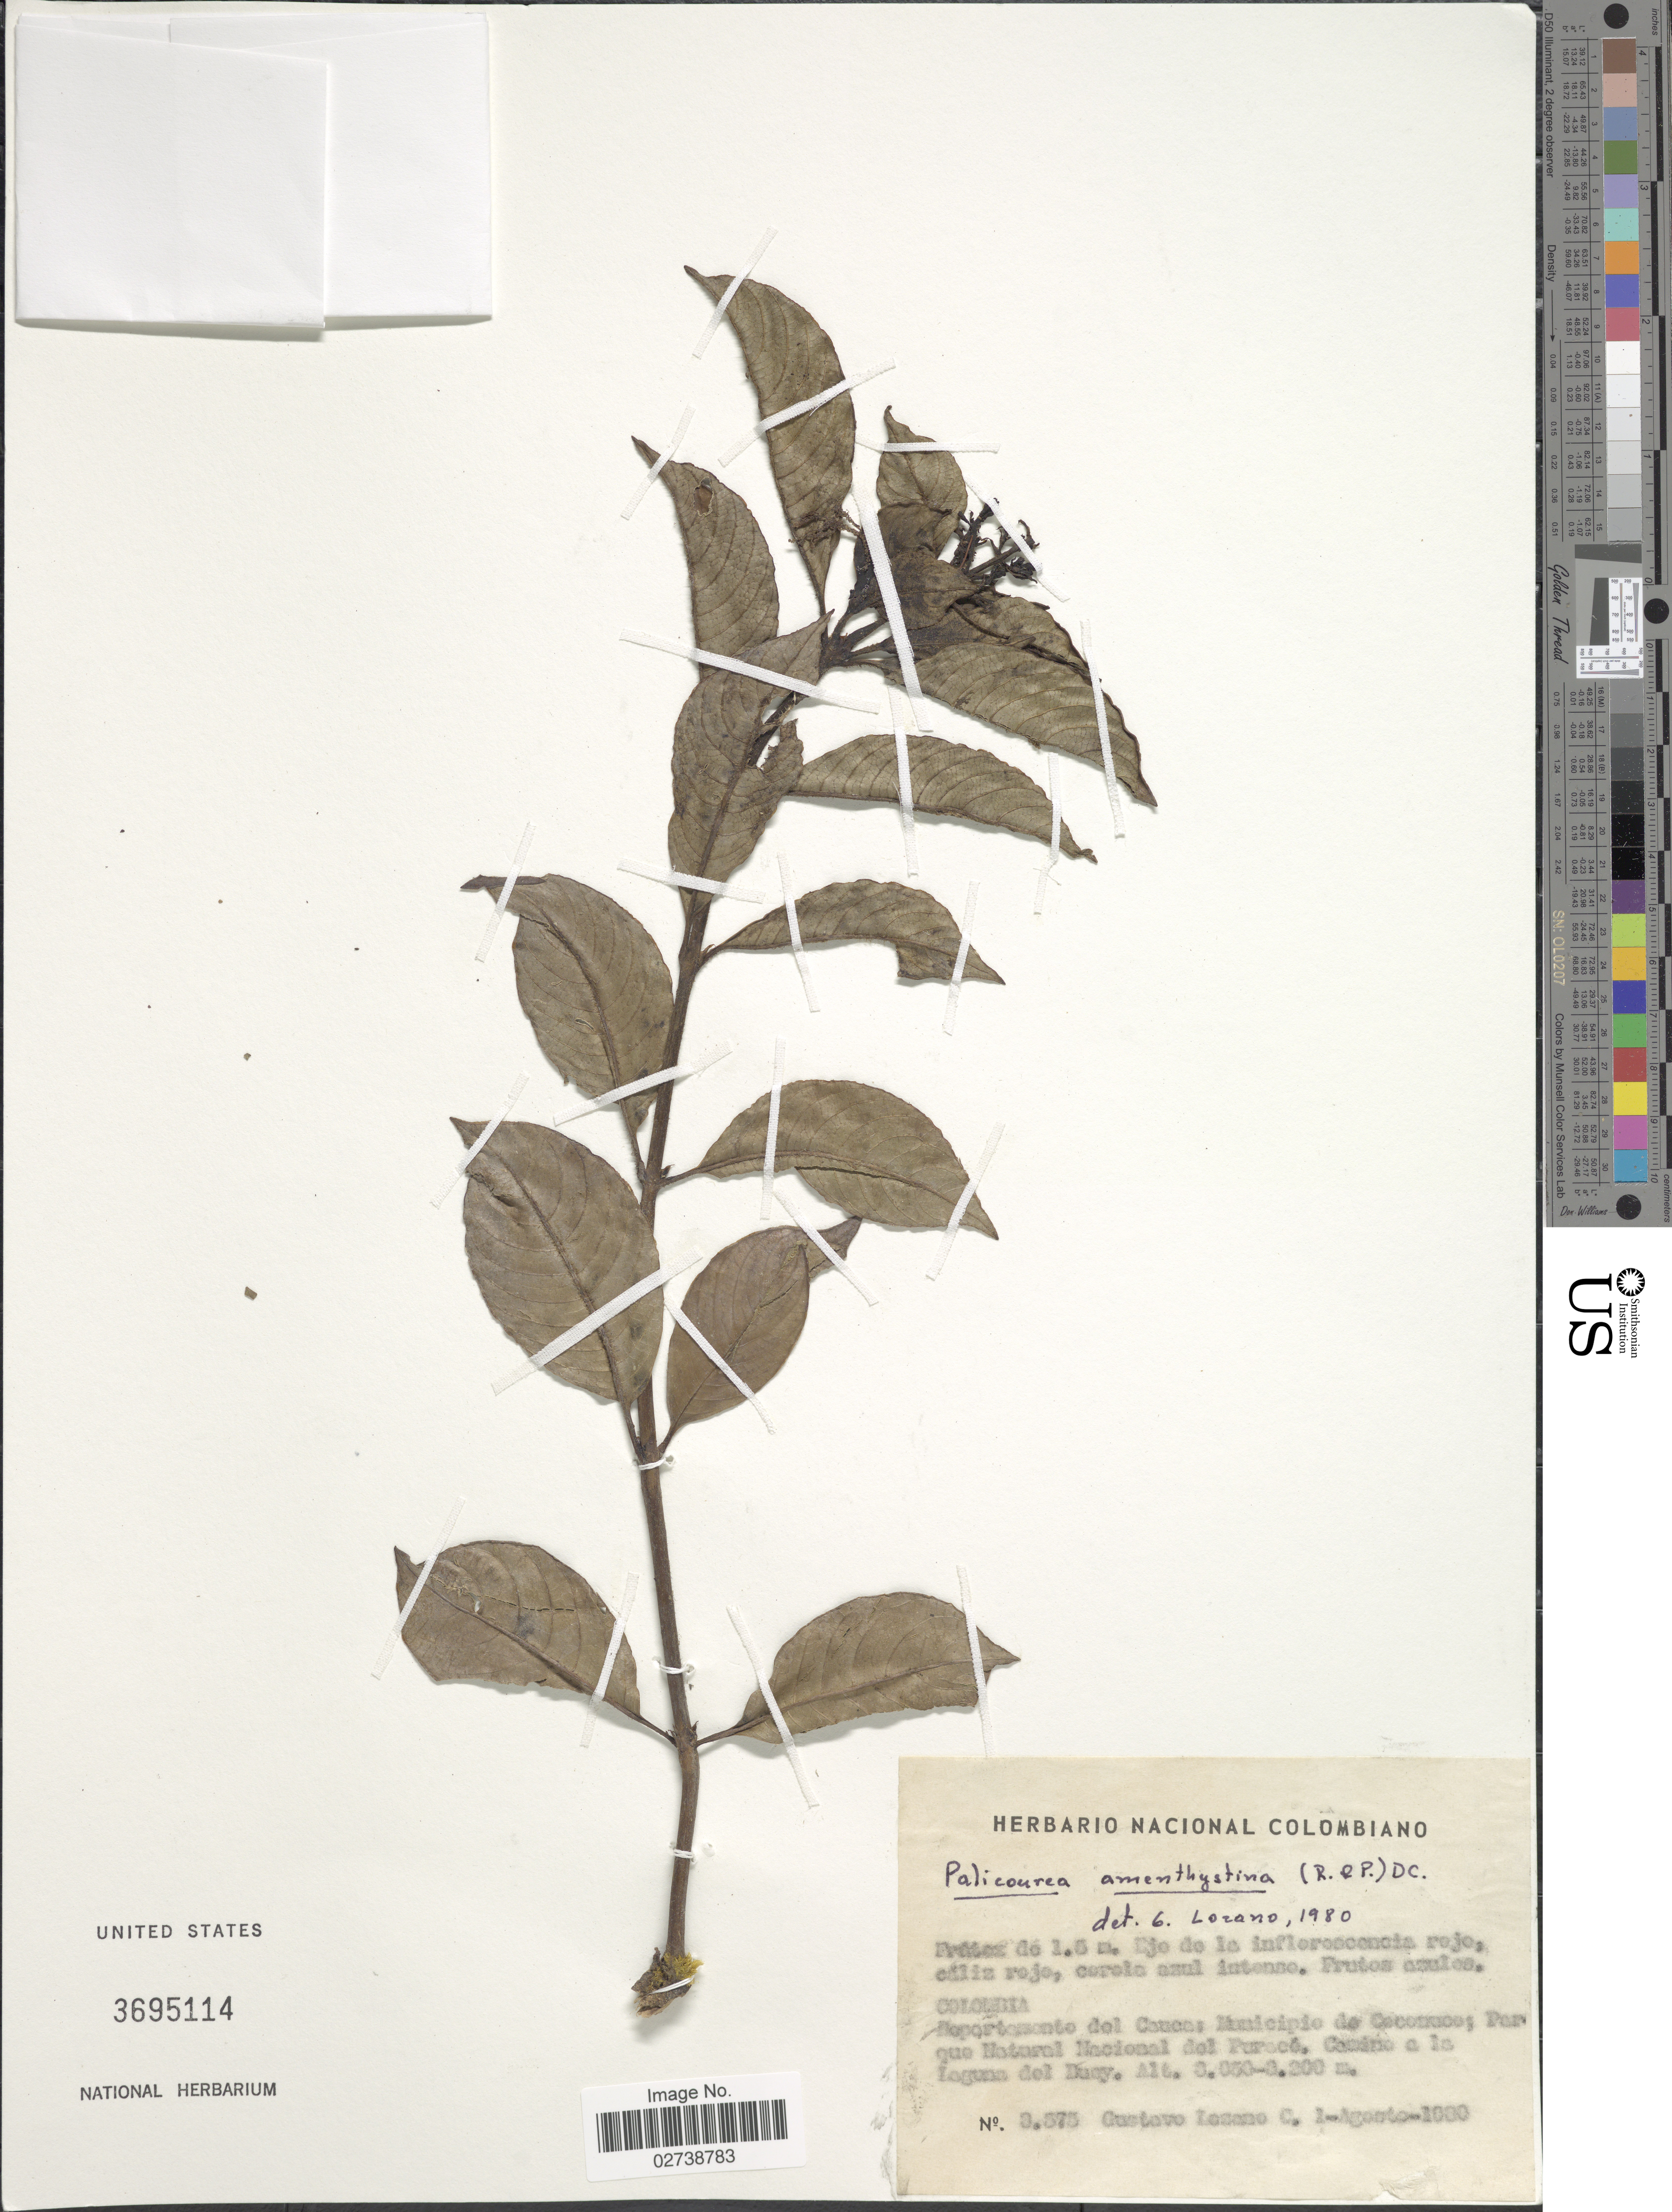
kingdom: Plantae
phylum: Tracheophyta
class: Magnoliopsida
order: Gentianales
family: Rubiaceae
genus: Palicourea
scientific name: Palicourea amethystina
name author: (Ruiz & Pav.) DC.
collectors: G. Lozano-Contreras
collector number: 3575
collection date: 1900-08-01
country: Colombia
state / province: Cauca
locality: Departamento del Cauca: Municipio de Coconuco; Parque Natural Nacional del Puracé, Camina a la laguna del Daey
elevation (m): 3050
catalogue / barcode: US 3695114